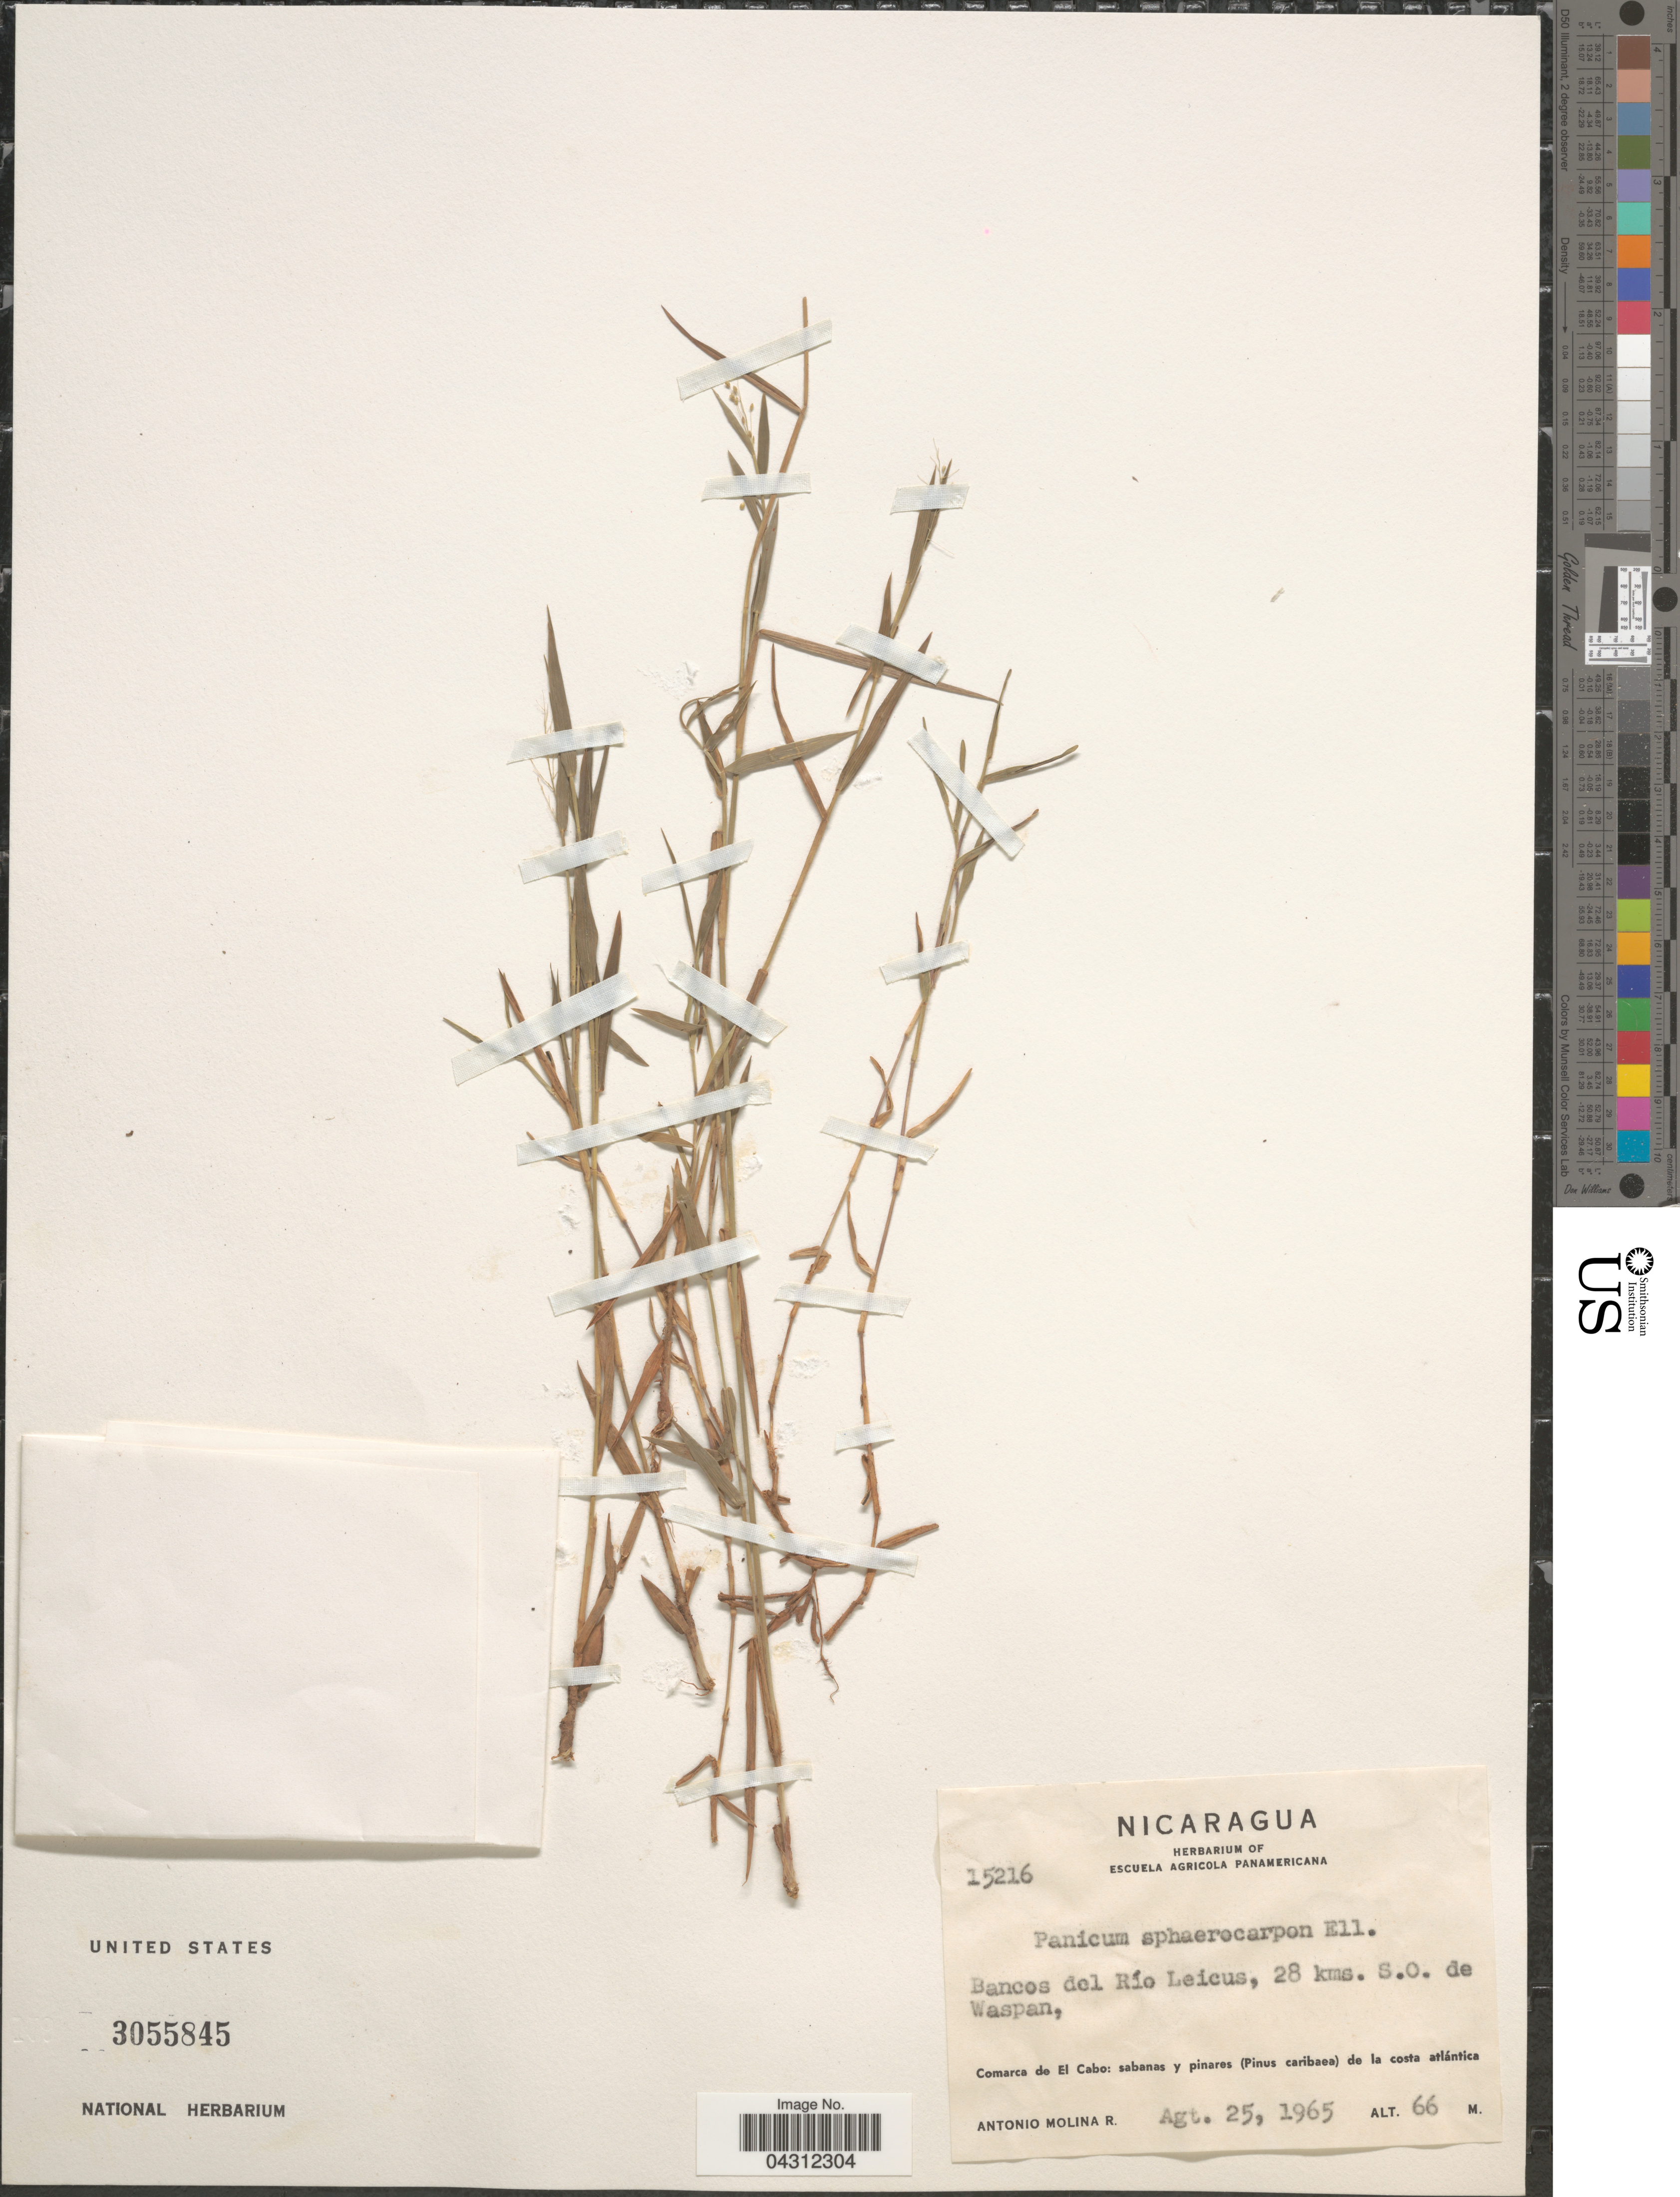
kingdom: Plantae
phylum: Tracheophyta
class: Liliopsida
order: Poales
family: Poaceae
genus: Dichanthelium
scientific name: Dichanthelium sphaerocarpon var. sphaerocarpon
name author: (Elliott) Gould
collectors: A. Molina R.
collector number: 15216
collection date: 1965-08-25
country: Nicaragua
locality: Bancos del Río Leicus, 28 kms. S.O. de Waspan. Comarca de El Cabo.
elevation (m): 66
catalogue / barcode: US 3055845